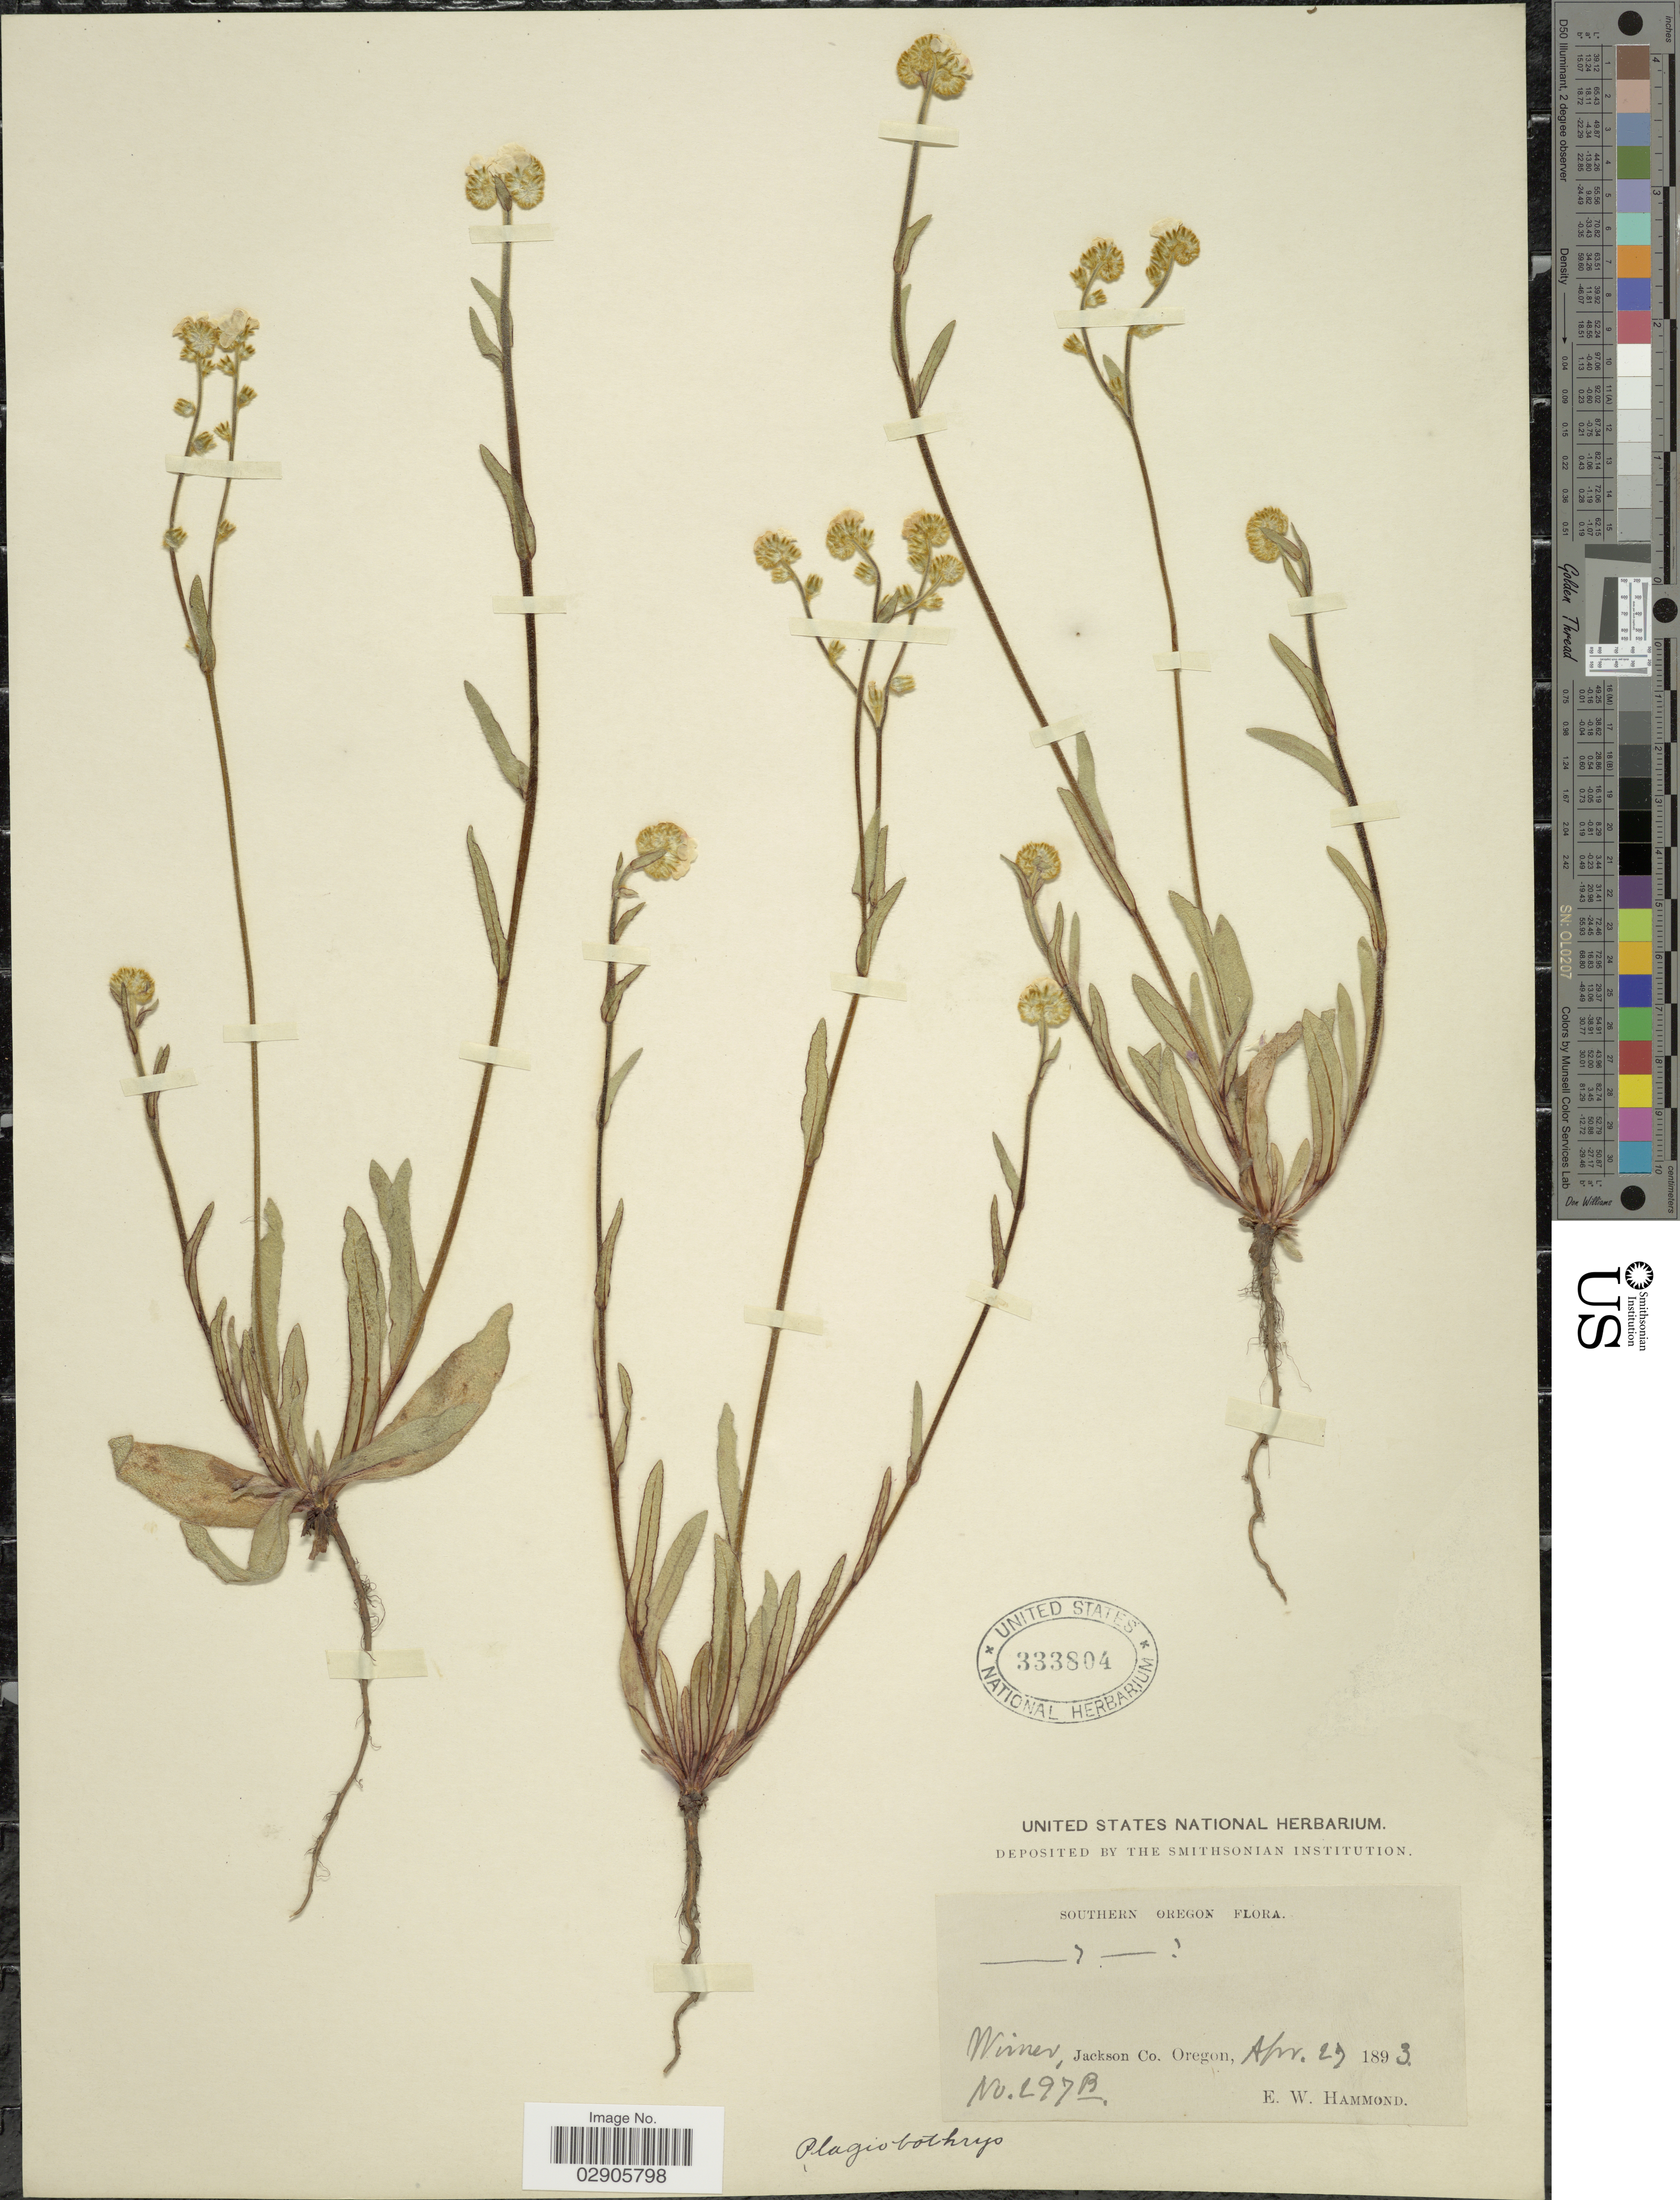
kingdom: Plantae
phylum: Tracheophyta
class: Magnoliopsida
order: Boraginales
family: Boraginaceae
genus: Plagiobothrys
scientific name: Plagiobothrys nothofulvus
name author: (A. Gray) A. Gray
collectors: E. Hammond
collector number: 297B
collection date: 1893-04-29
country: United States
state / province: Oregon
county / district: Jackson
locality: Wimer, Jackson Co.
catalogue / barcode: US 333804